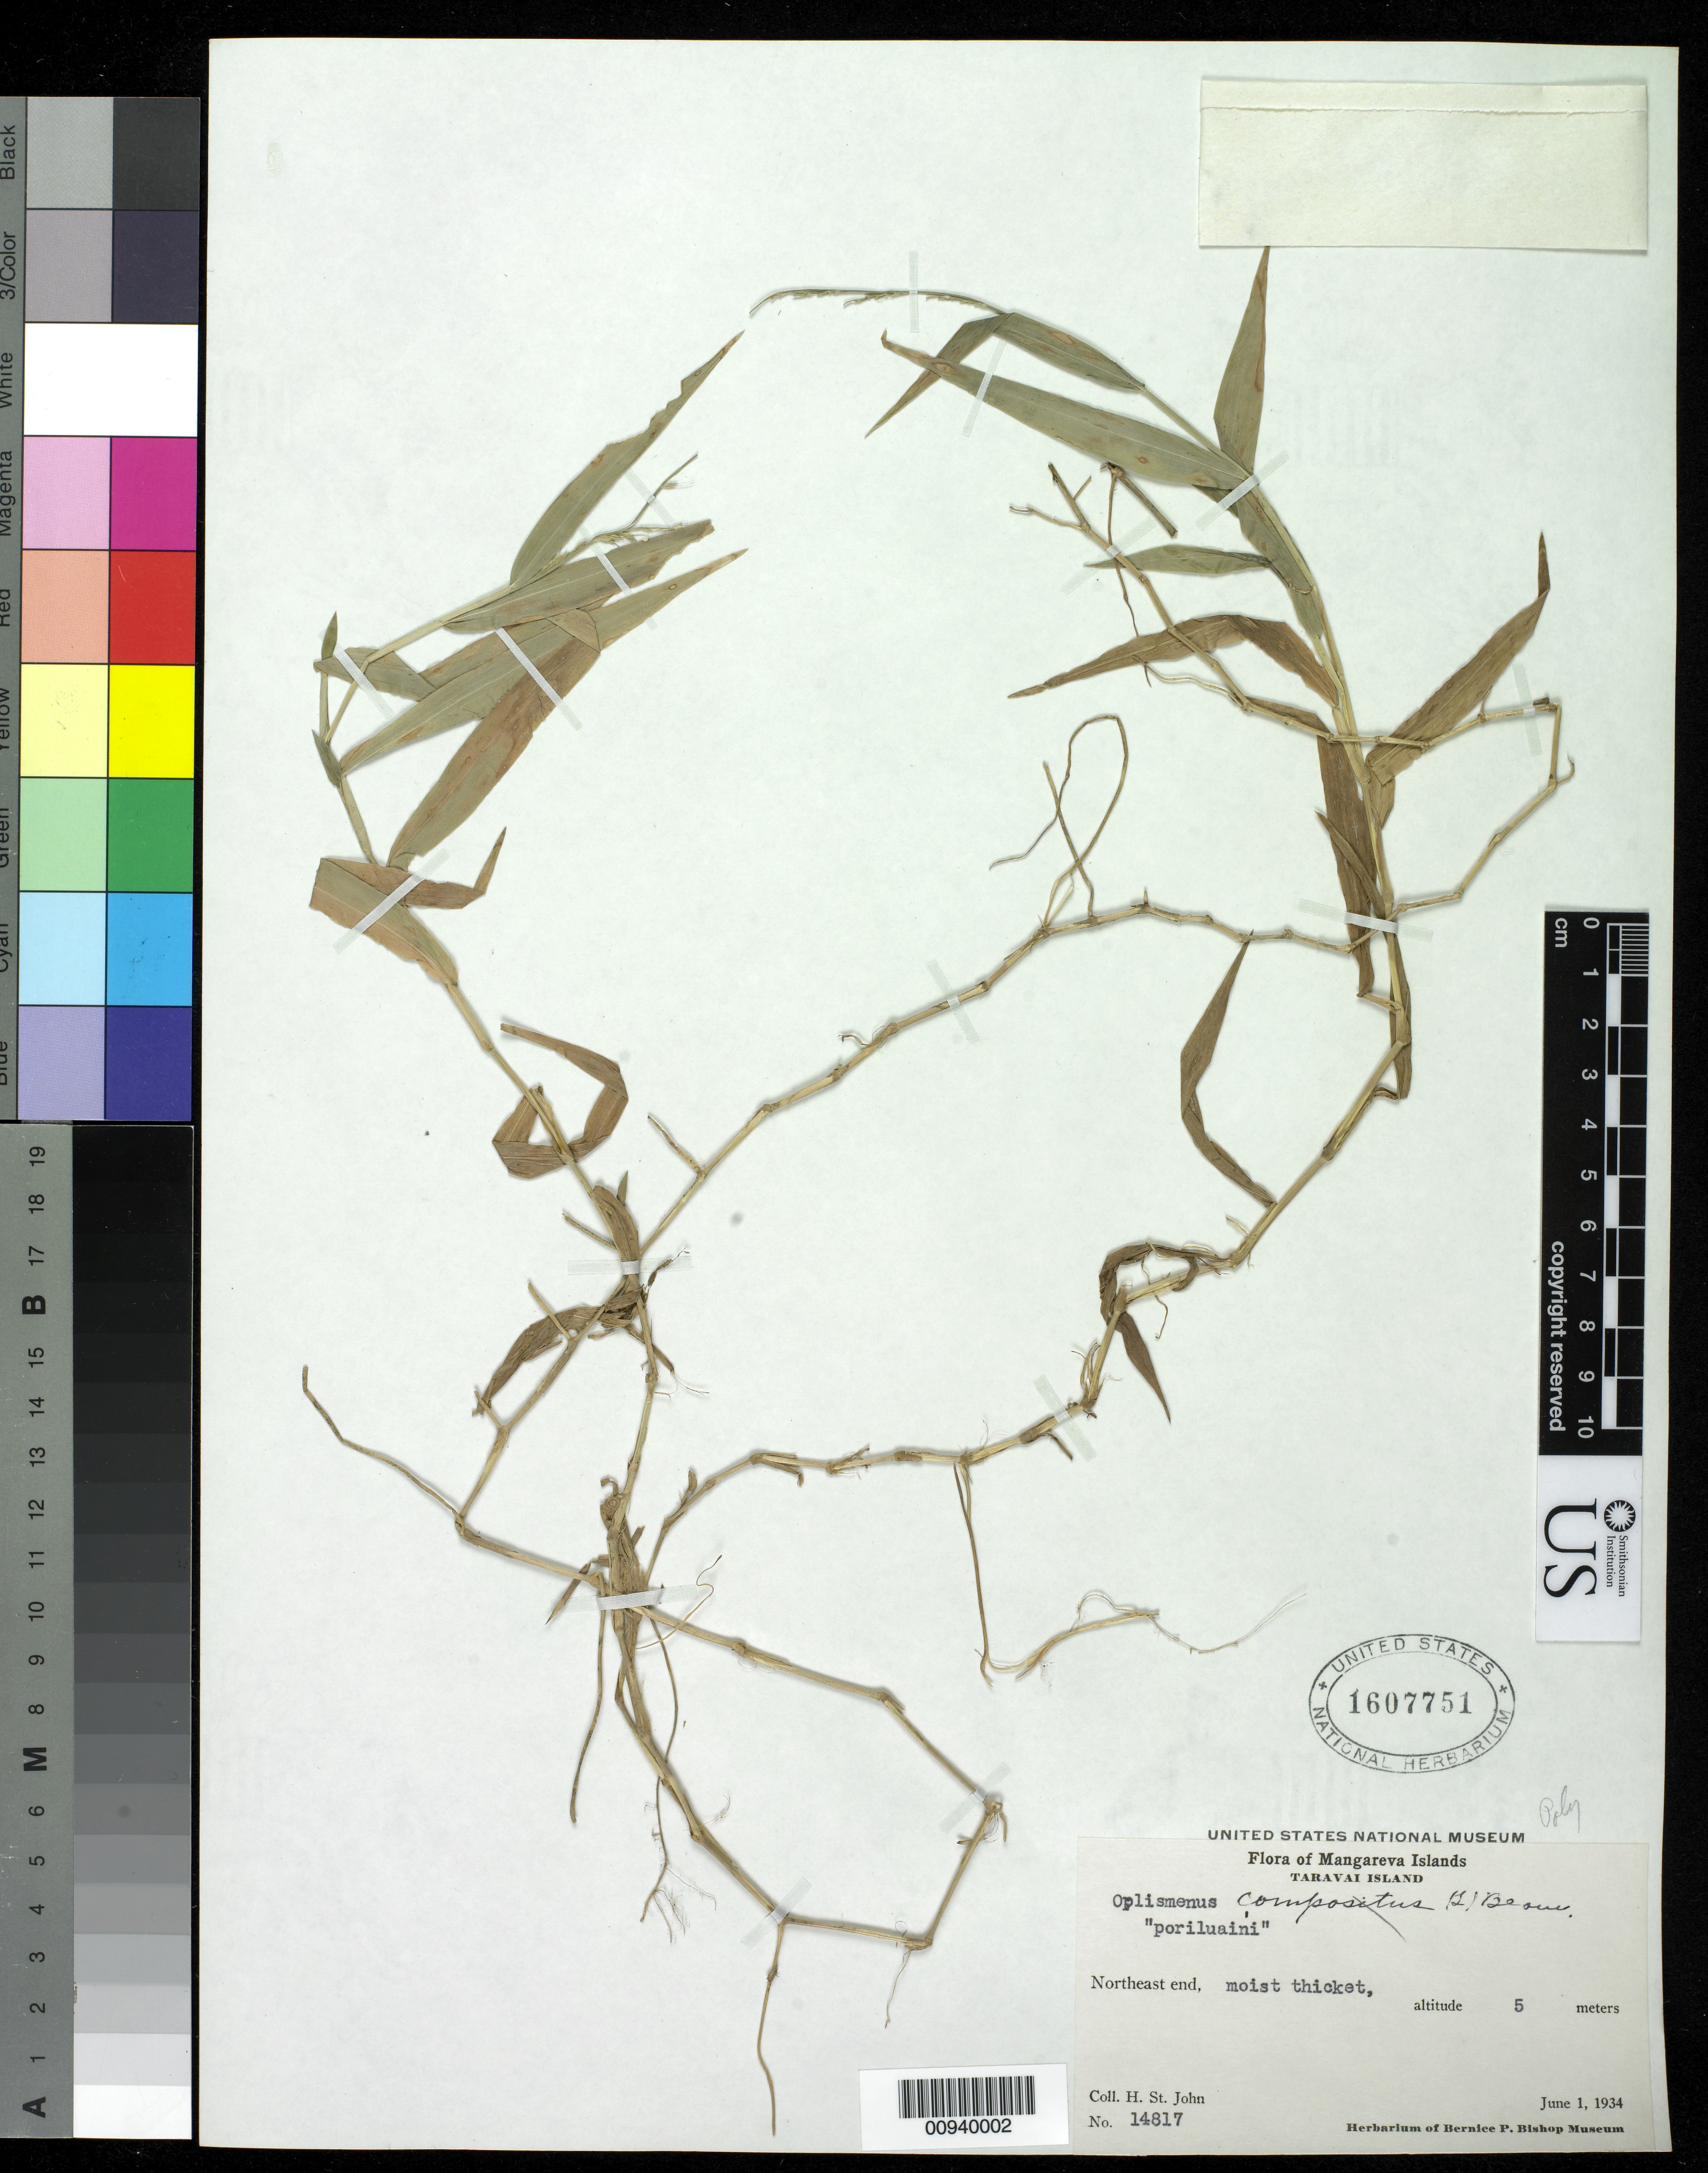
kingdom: Plantae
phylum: Tracheophyta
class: Liliopsida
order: Poales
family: Poaceae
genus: Oplismenus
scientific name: Oplismenus compositus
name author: (L.) P. Beauv.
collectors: H. St. John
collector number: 14817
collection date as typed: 01 Jun 1934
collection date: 1934-06-01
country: French Polynesia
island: Taravai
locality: Northeast end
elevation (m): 5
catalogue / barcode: US 1607751